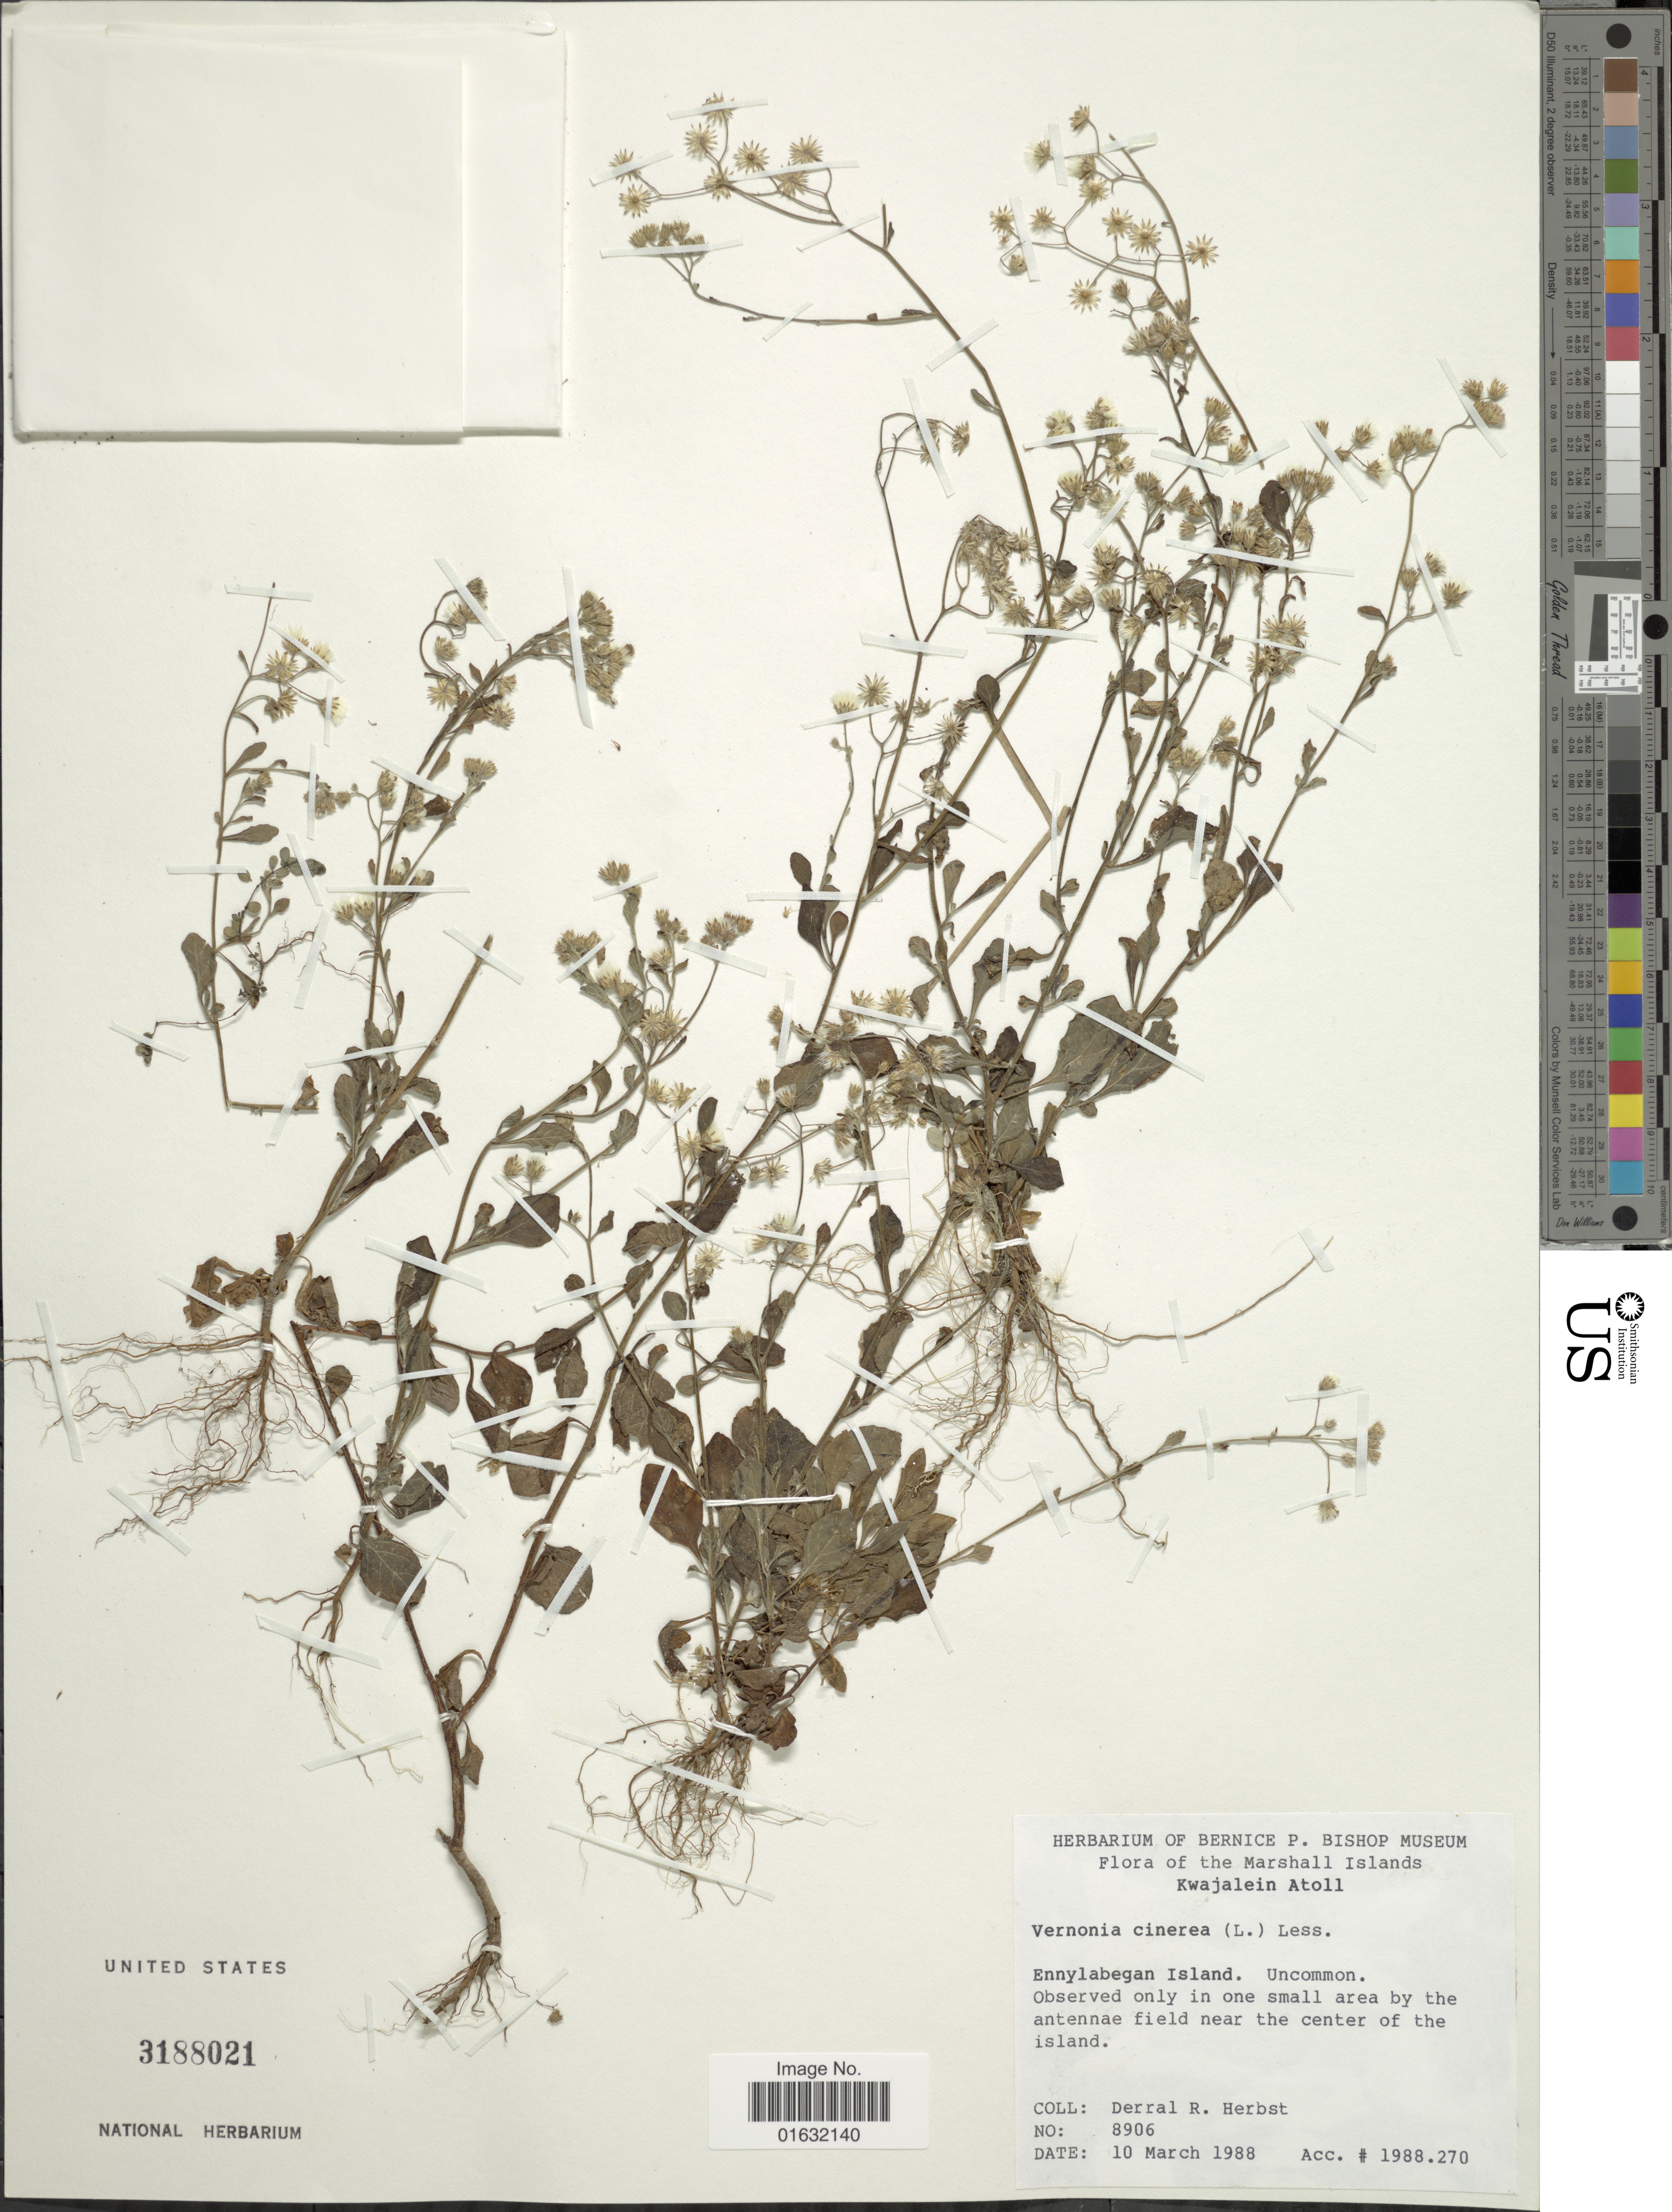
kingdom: Plantae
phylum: Tracheophyta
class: Magnoliopsida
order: Asterales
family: Asteraceae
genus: Cyanthillium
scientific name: Cyanthillium cinereum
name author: (L.) H. Rob.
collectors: D. R. Herbst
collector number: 8906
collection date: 1988-03-10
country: Marshall Islands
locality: The Marshall Islands, Kwajalein Atoll, Ennylabegan Island. observed only in one small area by the antennae field near the center of the island.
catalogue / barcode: US 3188021